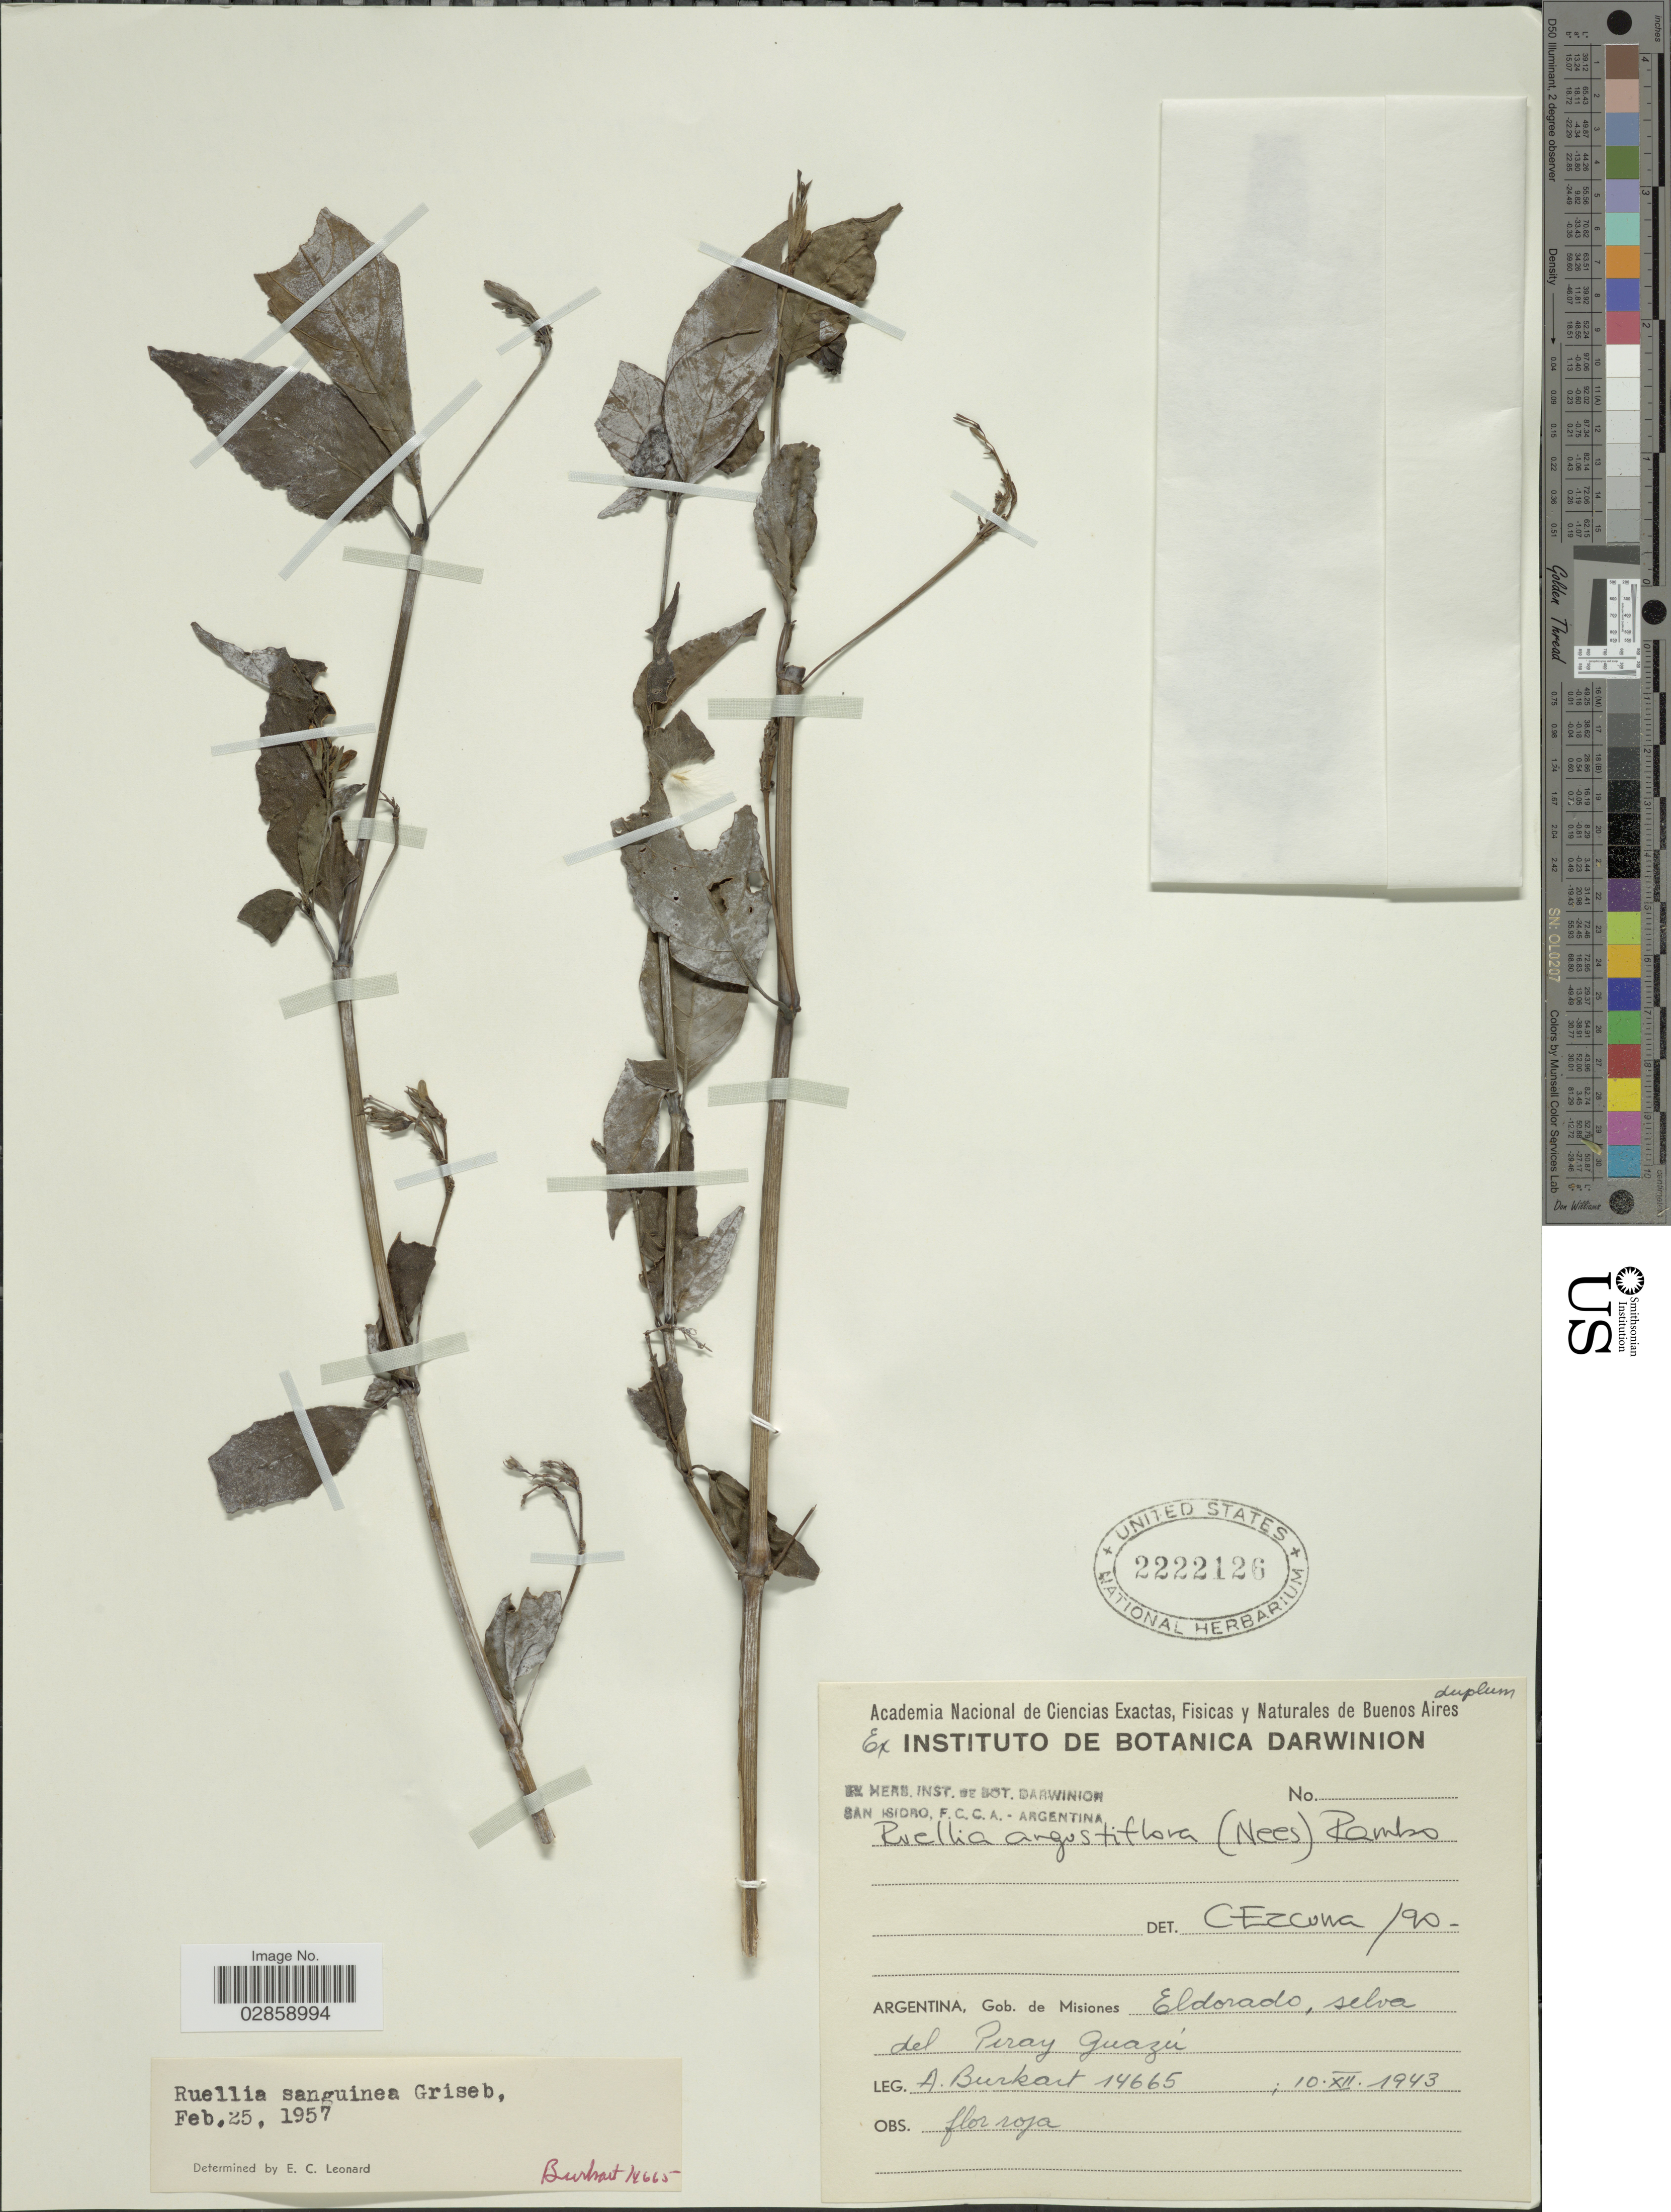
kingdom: Plantae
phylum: Tracheophyta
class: Magnoliopsida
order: Lamiales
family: Acanthaceae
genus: Ruellia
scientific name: Ruellia angustiflora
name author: (Nees) Lindau ex Rambo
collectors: A. E. Burkart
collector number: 14665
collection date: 1943-12-10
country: Argentina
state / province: Misiones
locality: Gob. de Misiones. Eldorado, selva del Peray Guazú.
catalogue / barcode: US 2222126